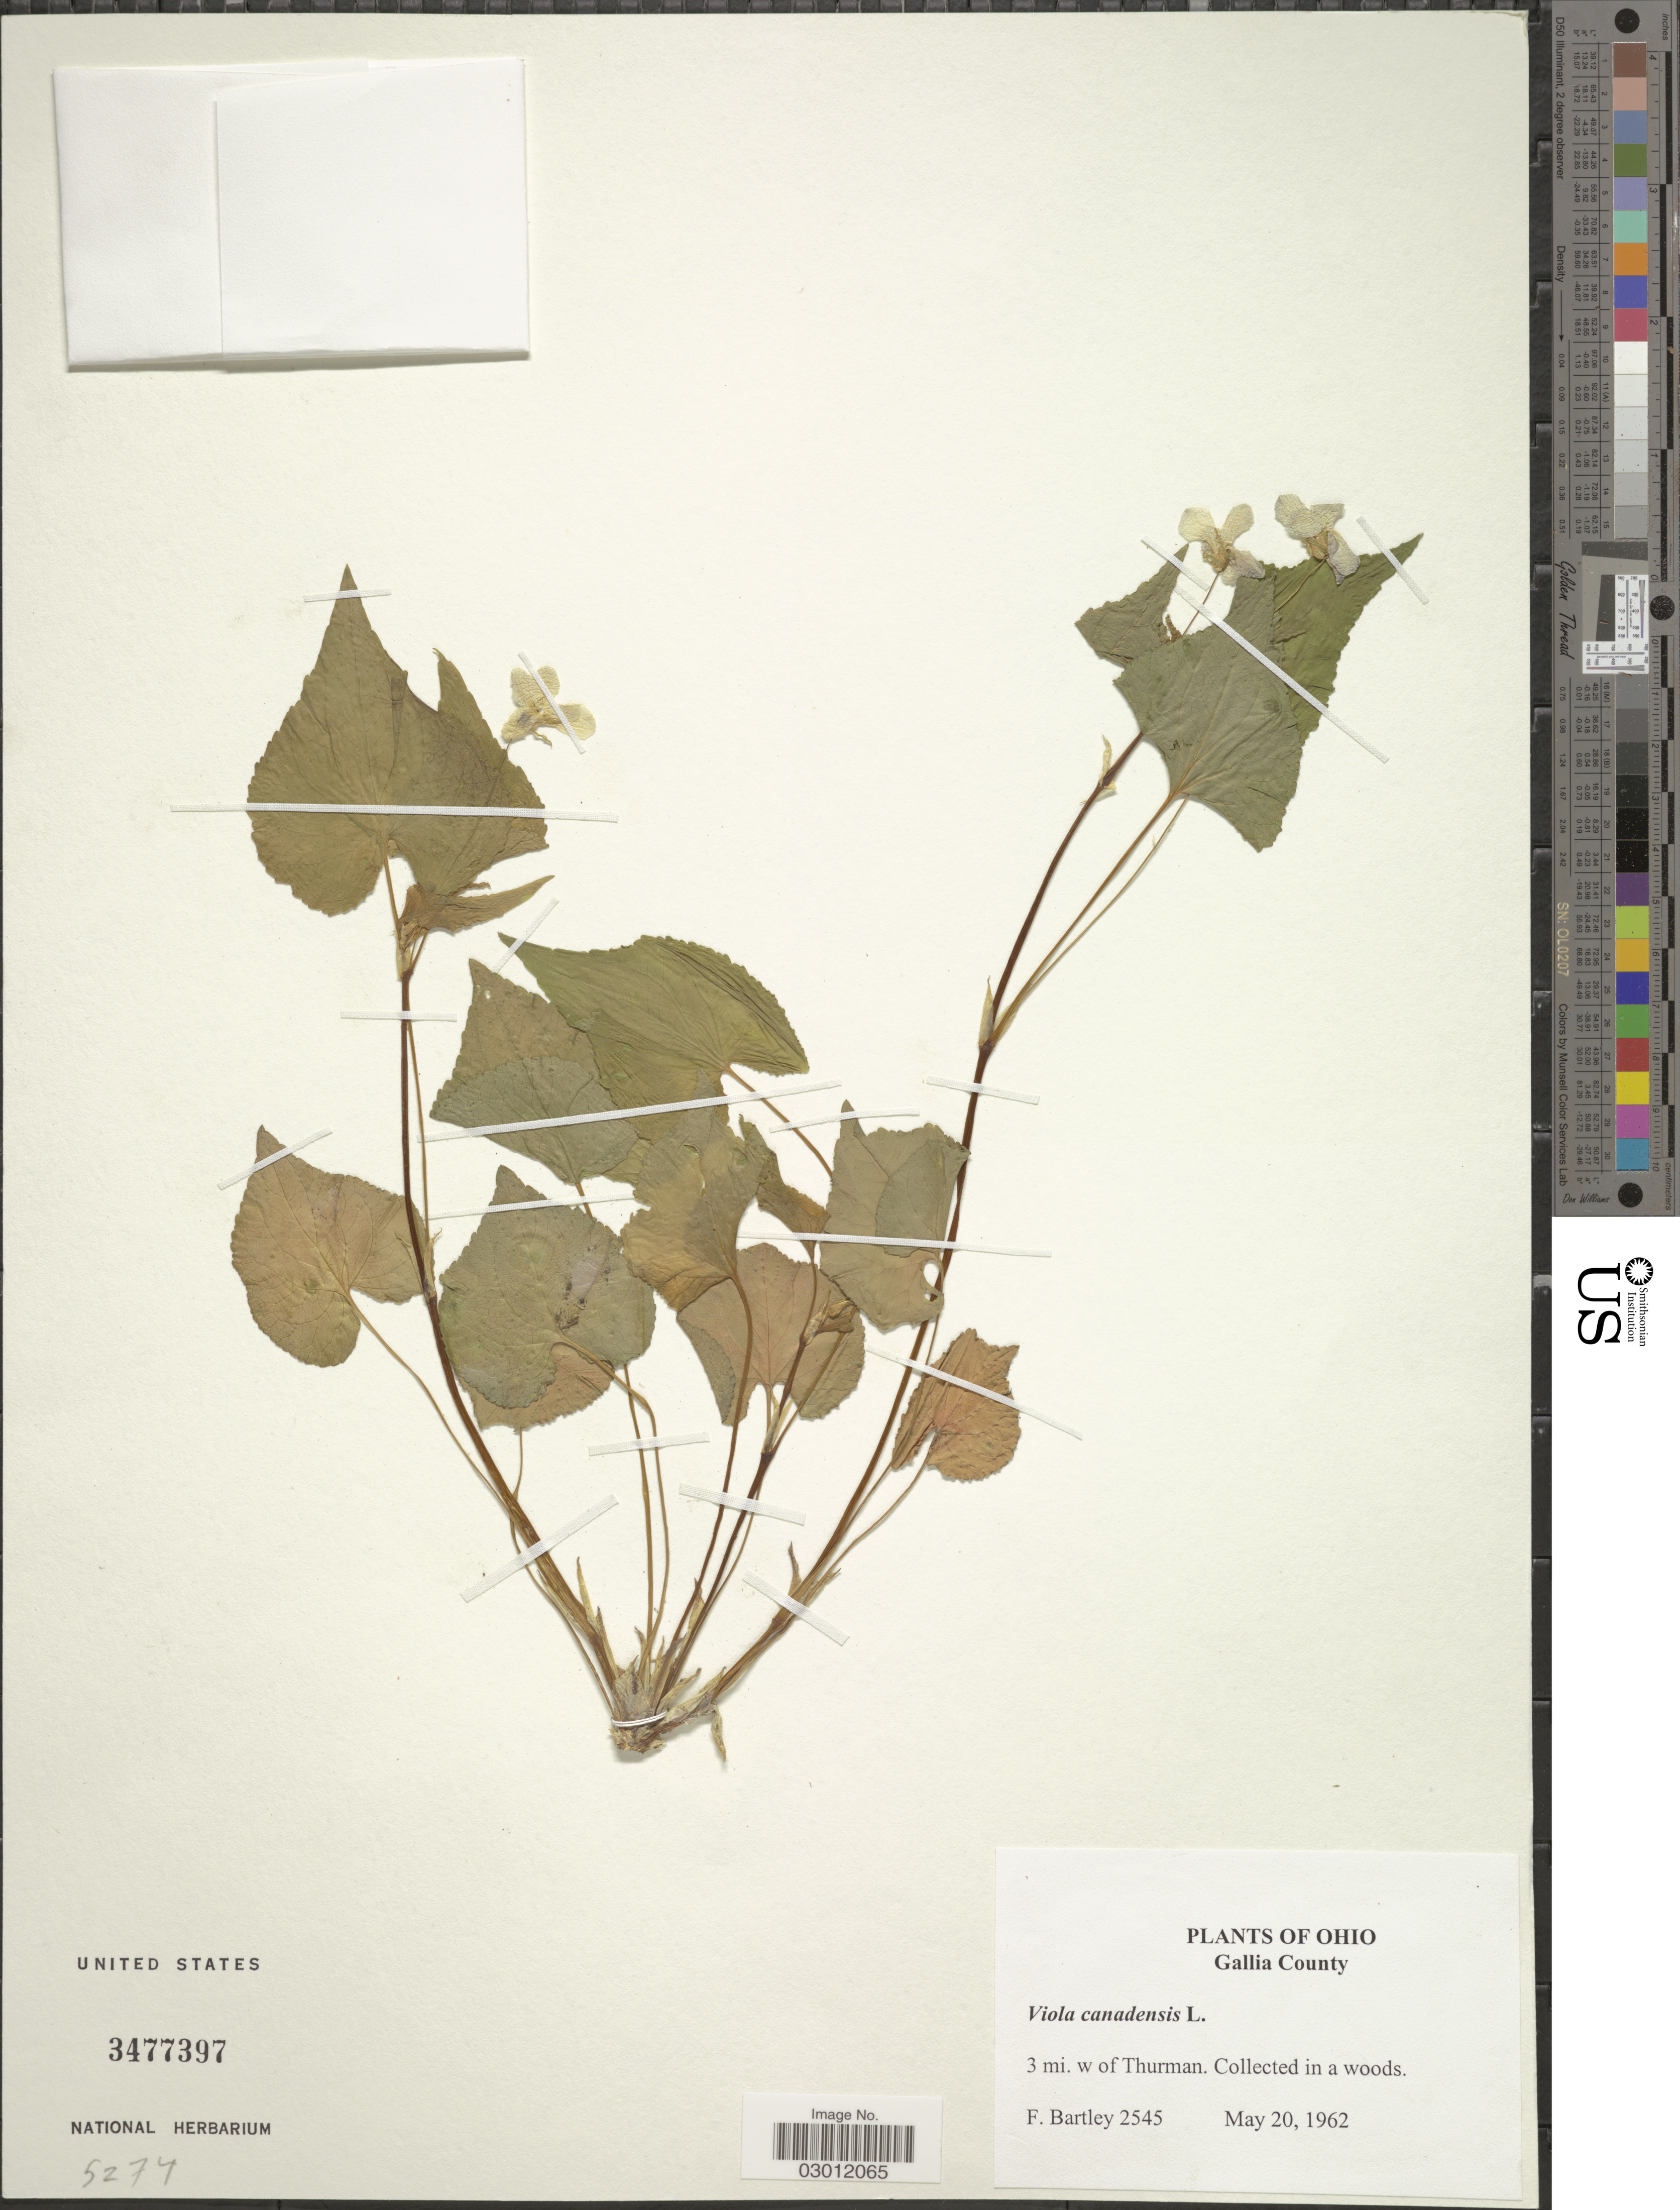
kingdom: Plantae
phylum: Tracheophyta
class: Magnoliopsida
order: Malpighiales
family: Violaceae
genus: Viola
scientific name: Viola canadensis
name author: L.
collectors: F. Bartley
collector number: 2545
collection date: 1962-05-20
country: United States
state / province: Ohio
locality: Gallia County. 3 mi. w of Thurman.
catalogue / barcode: US 3477397